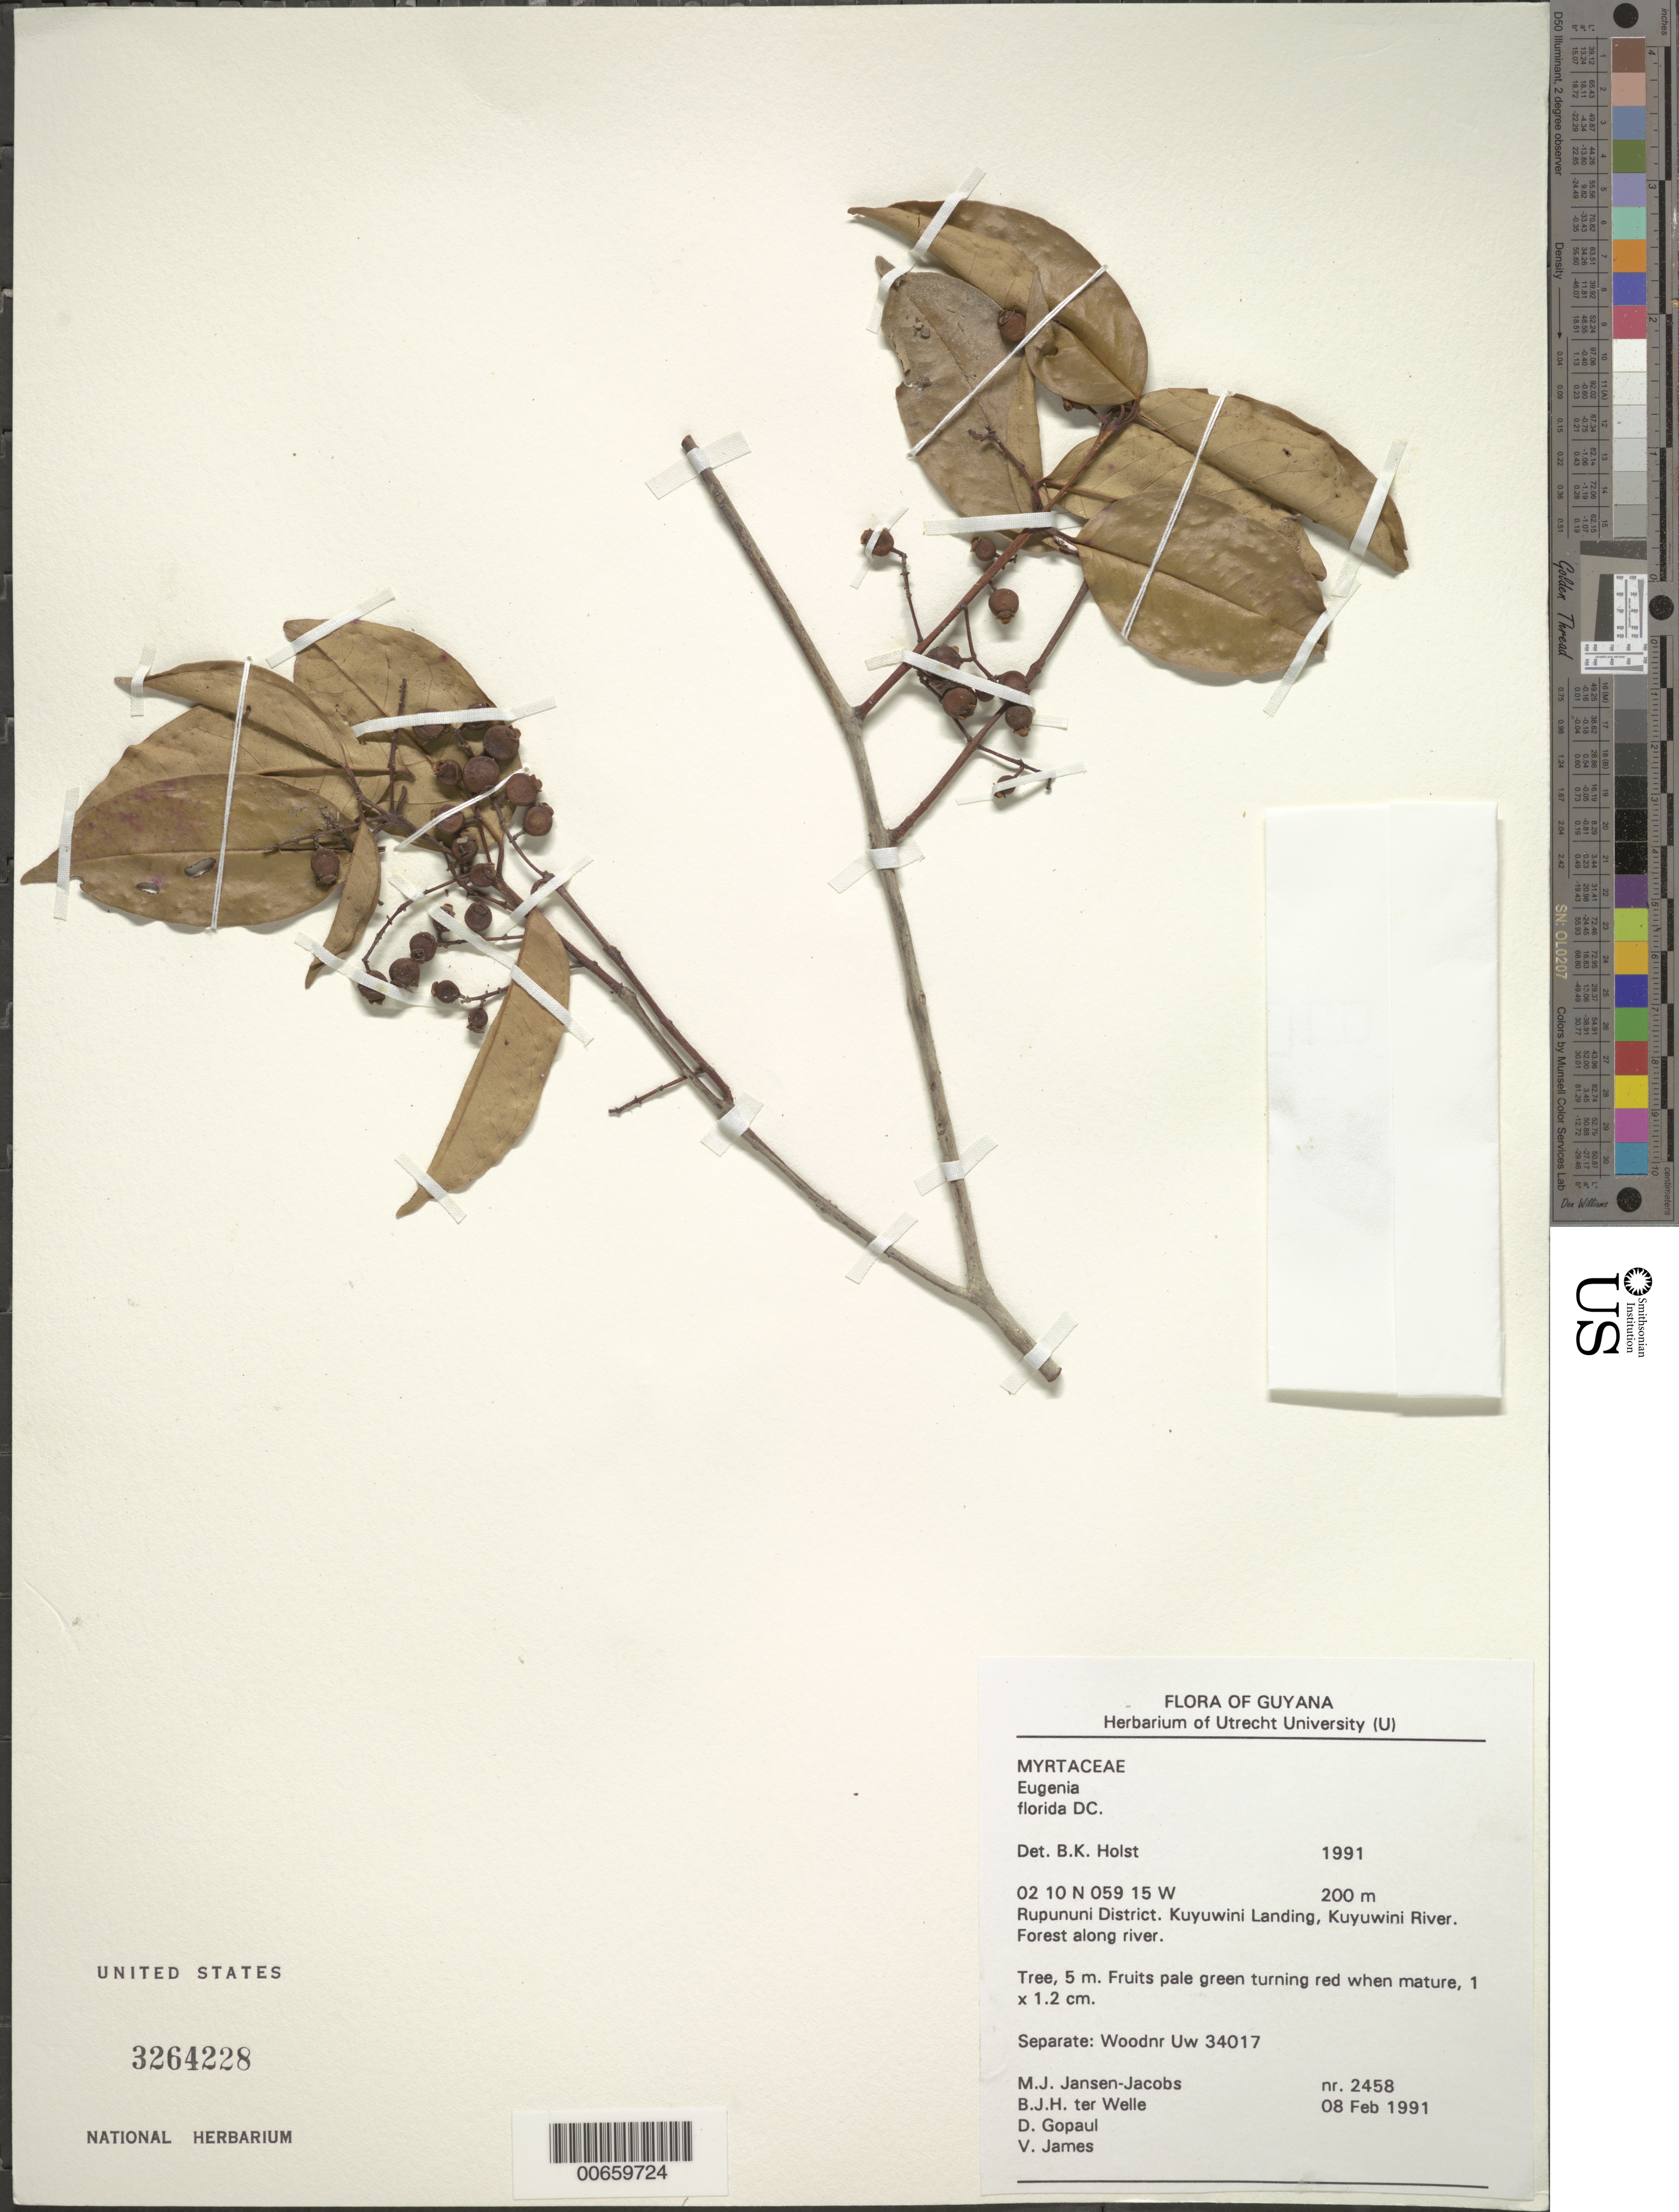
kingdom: Plantae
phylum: Tracheophyta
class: Magnoliopsida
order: Myrtales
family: Myrtaceae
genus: Eugenia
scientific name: Eugenia florida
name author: DC.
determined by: Holst, Bruce K.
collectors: M. J. Jansen-Jacobs, B. Welle, D. Gopaul & V. James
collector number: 2458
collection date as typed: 8-Feb-91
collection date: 1991-02-08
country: Guyana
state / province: U. Takutu-U. Essequibo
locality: Kuyuwini Landing, Kuyuwini River, Rupununi District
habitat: Forest along river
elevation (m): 200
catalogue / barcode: US 3264228